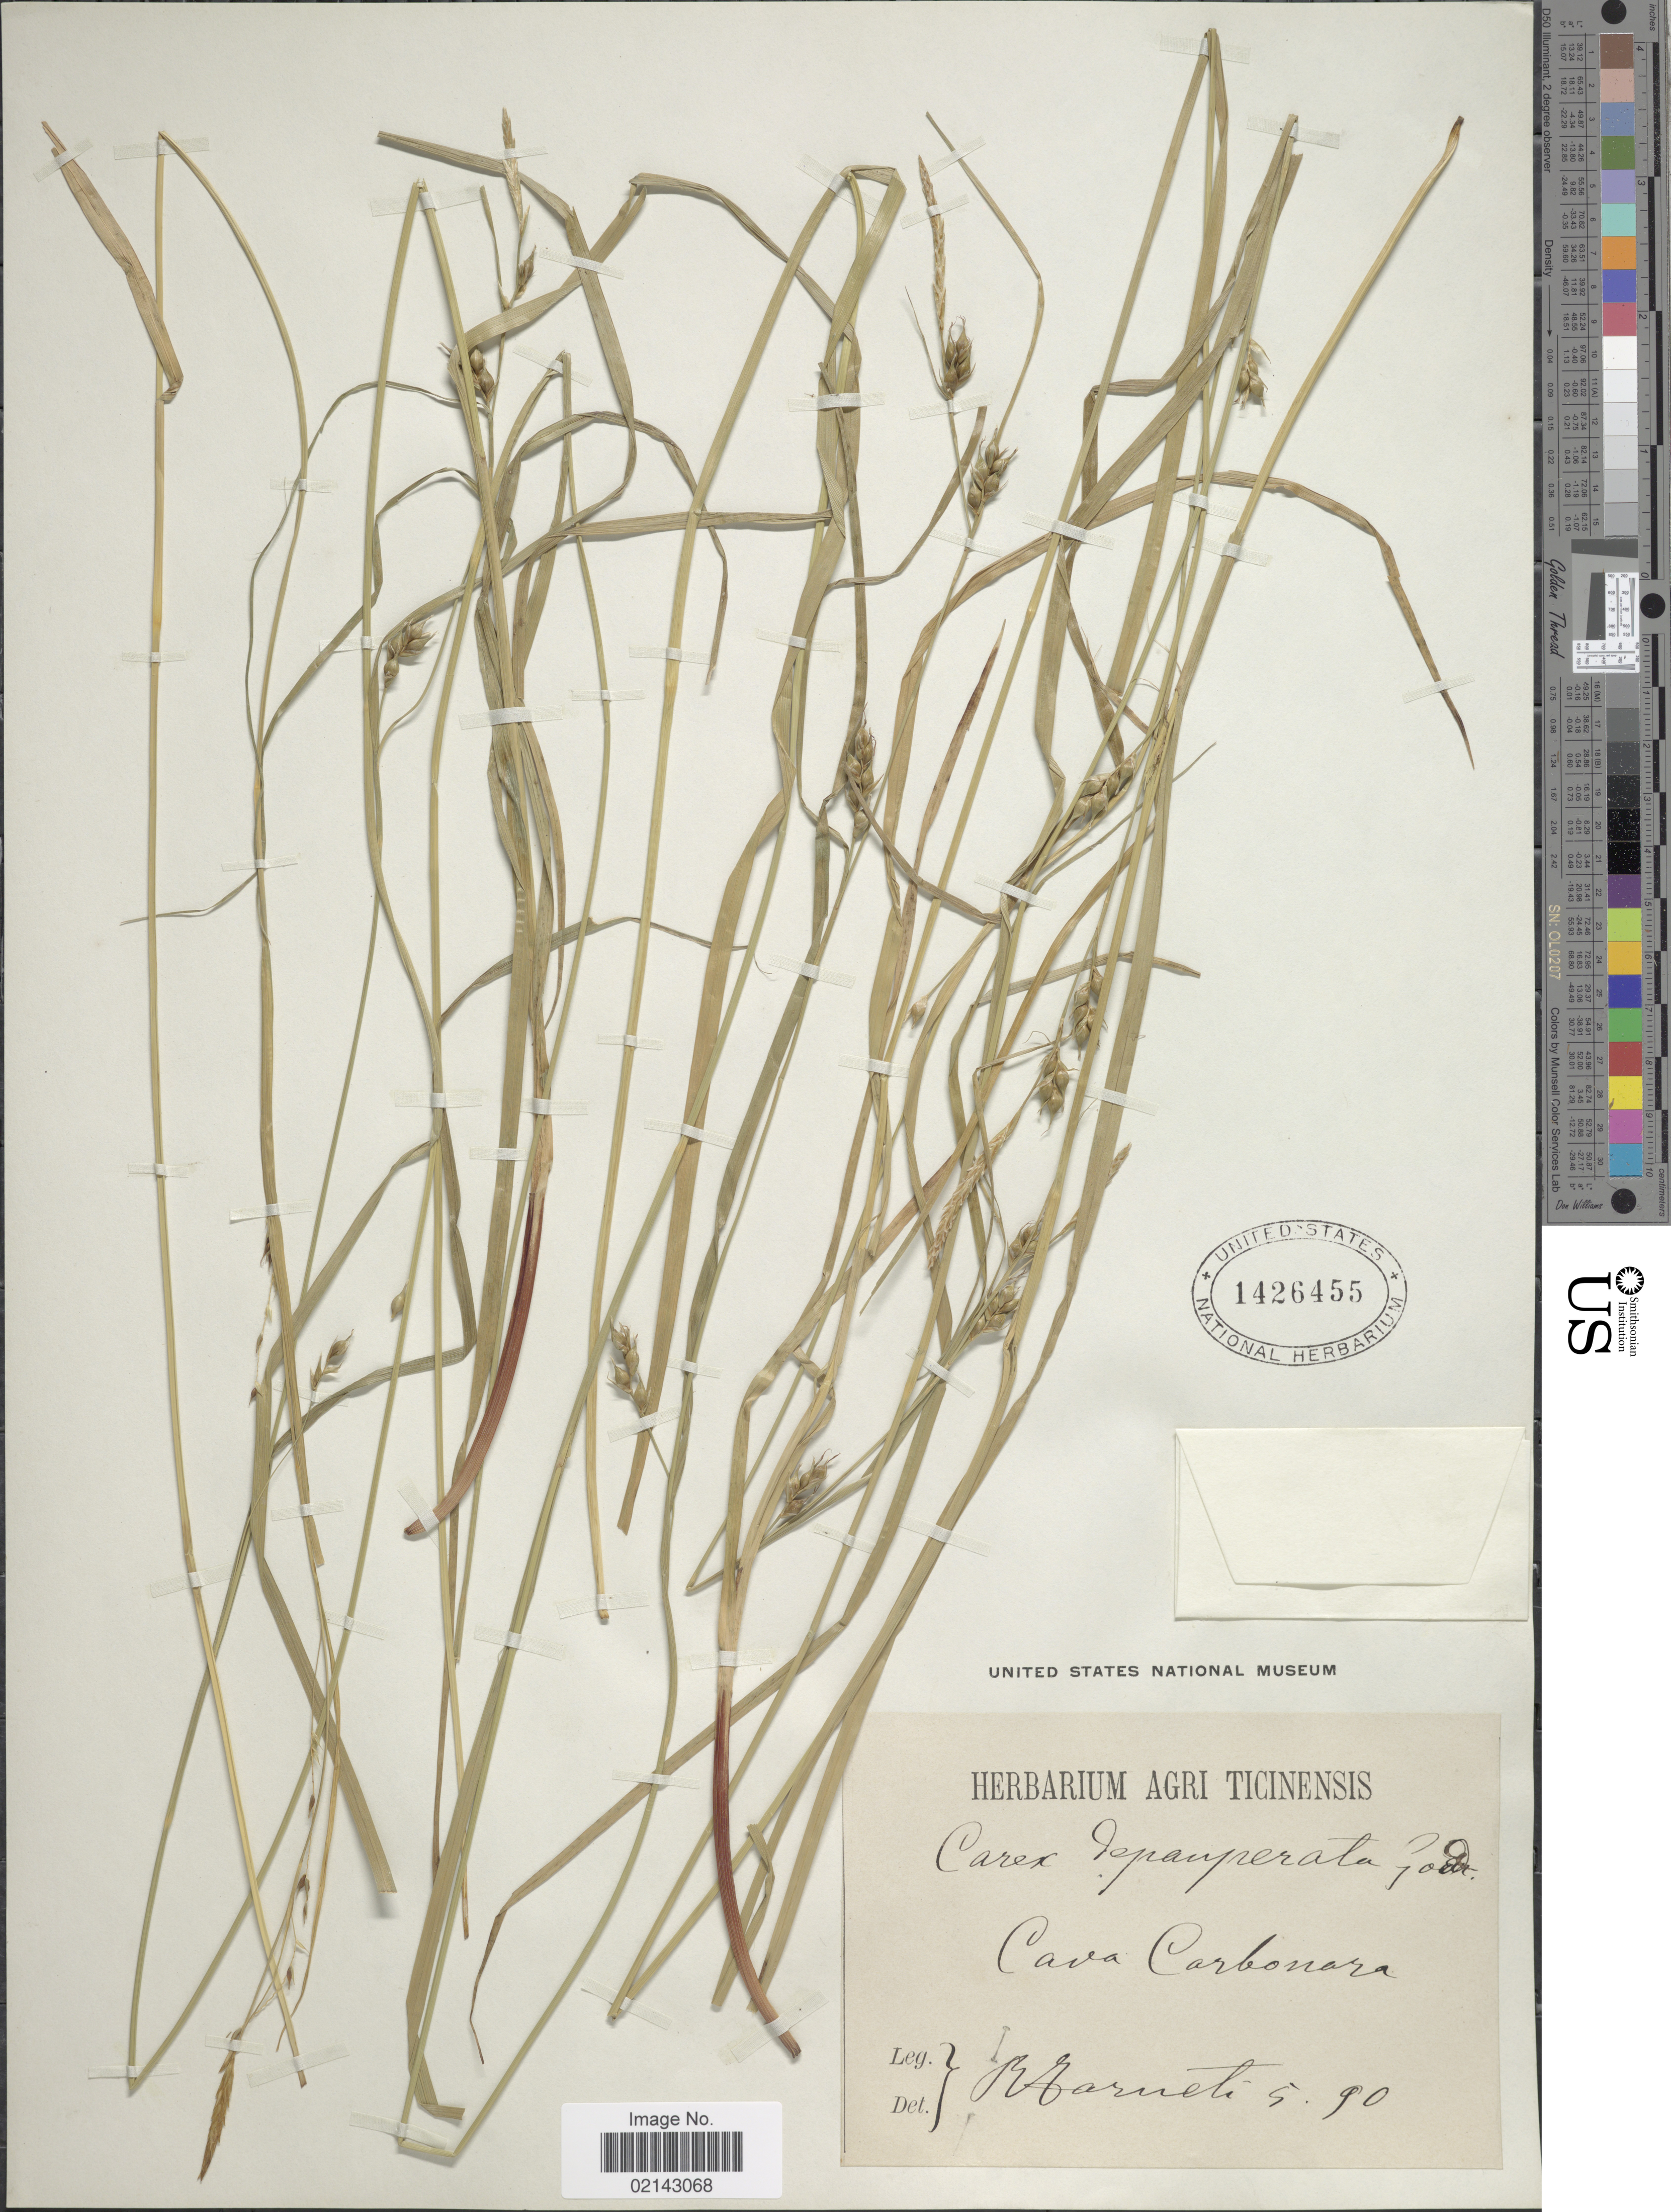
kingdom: Plantae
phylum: Tracheophyta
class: Liliopsida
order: Poales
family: Cyperaceae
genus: Carex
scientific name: Carex depauperata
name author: Curtis ex Woodw.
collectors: B. Garneti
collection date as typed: Transcribed d/m/y: /5/90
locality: Cava Carbonara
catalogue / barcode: US 1426455